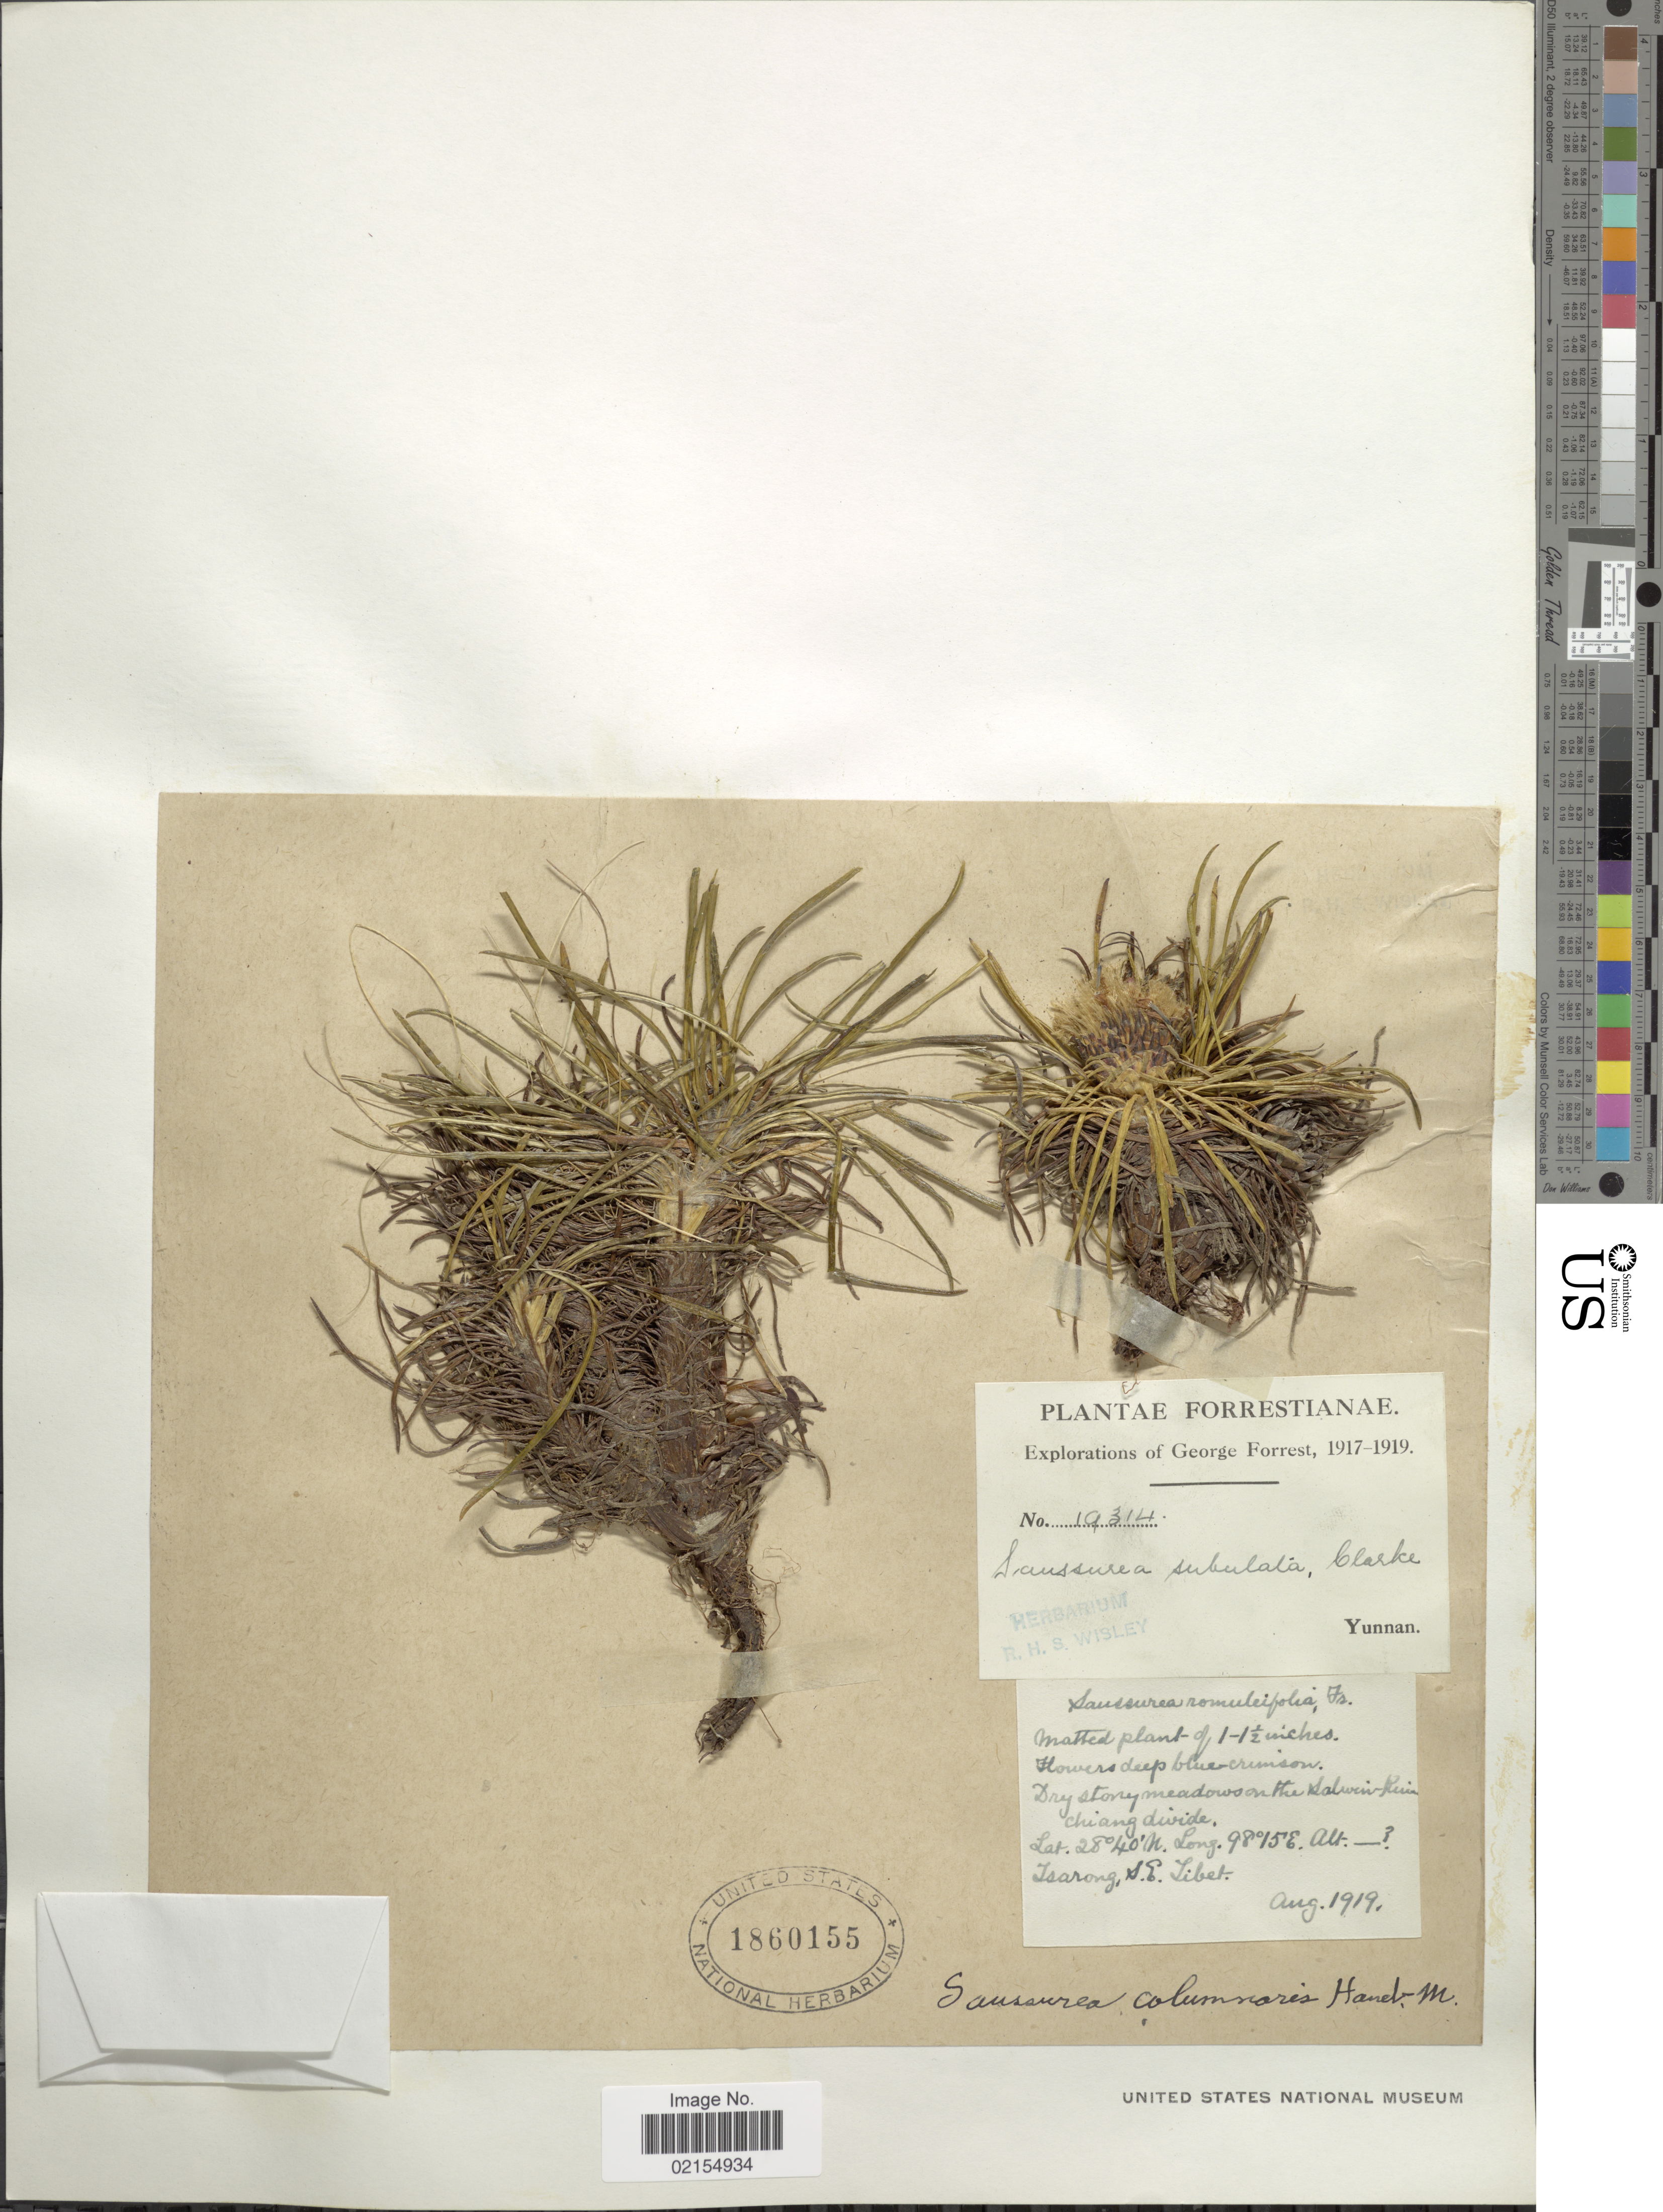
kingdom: Plantae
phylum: Tracheophyta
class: Magnoliopsida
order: Asterales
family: Asteraceae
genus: Saussurea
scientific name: Saussurea columnaris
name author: Hand.-Mazz.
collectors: G. Forrest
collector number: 19314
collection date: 1919-08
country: China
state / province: Yunnan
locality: On the Salwin-Keren, Chiang divide, Isarong, S.E. Tibet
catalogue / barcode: US 1860155